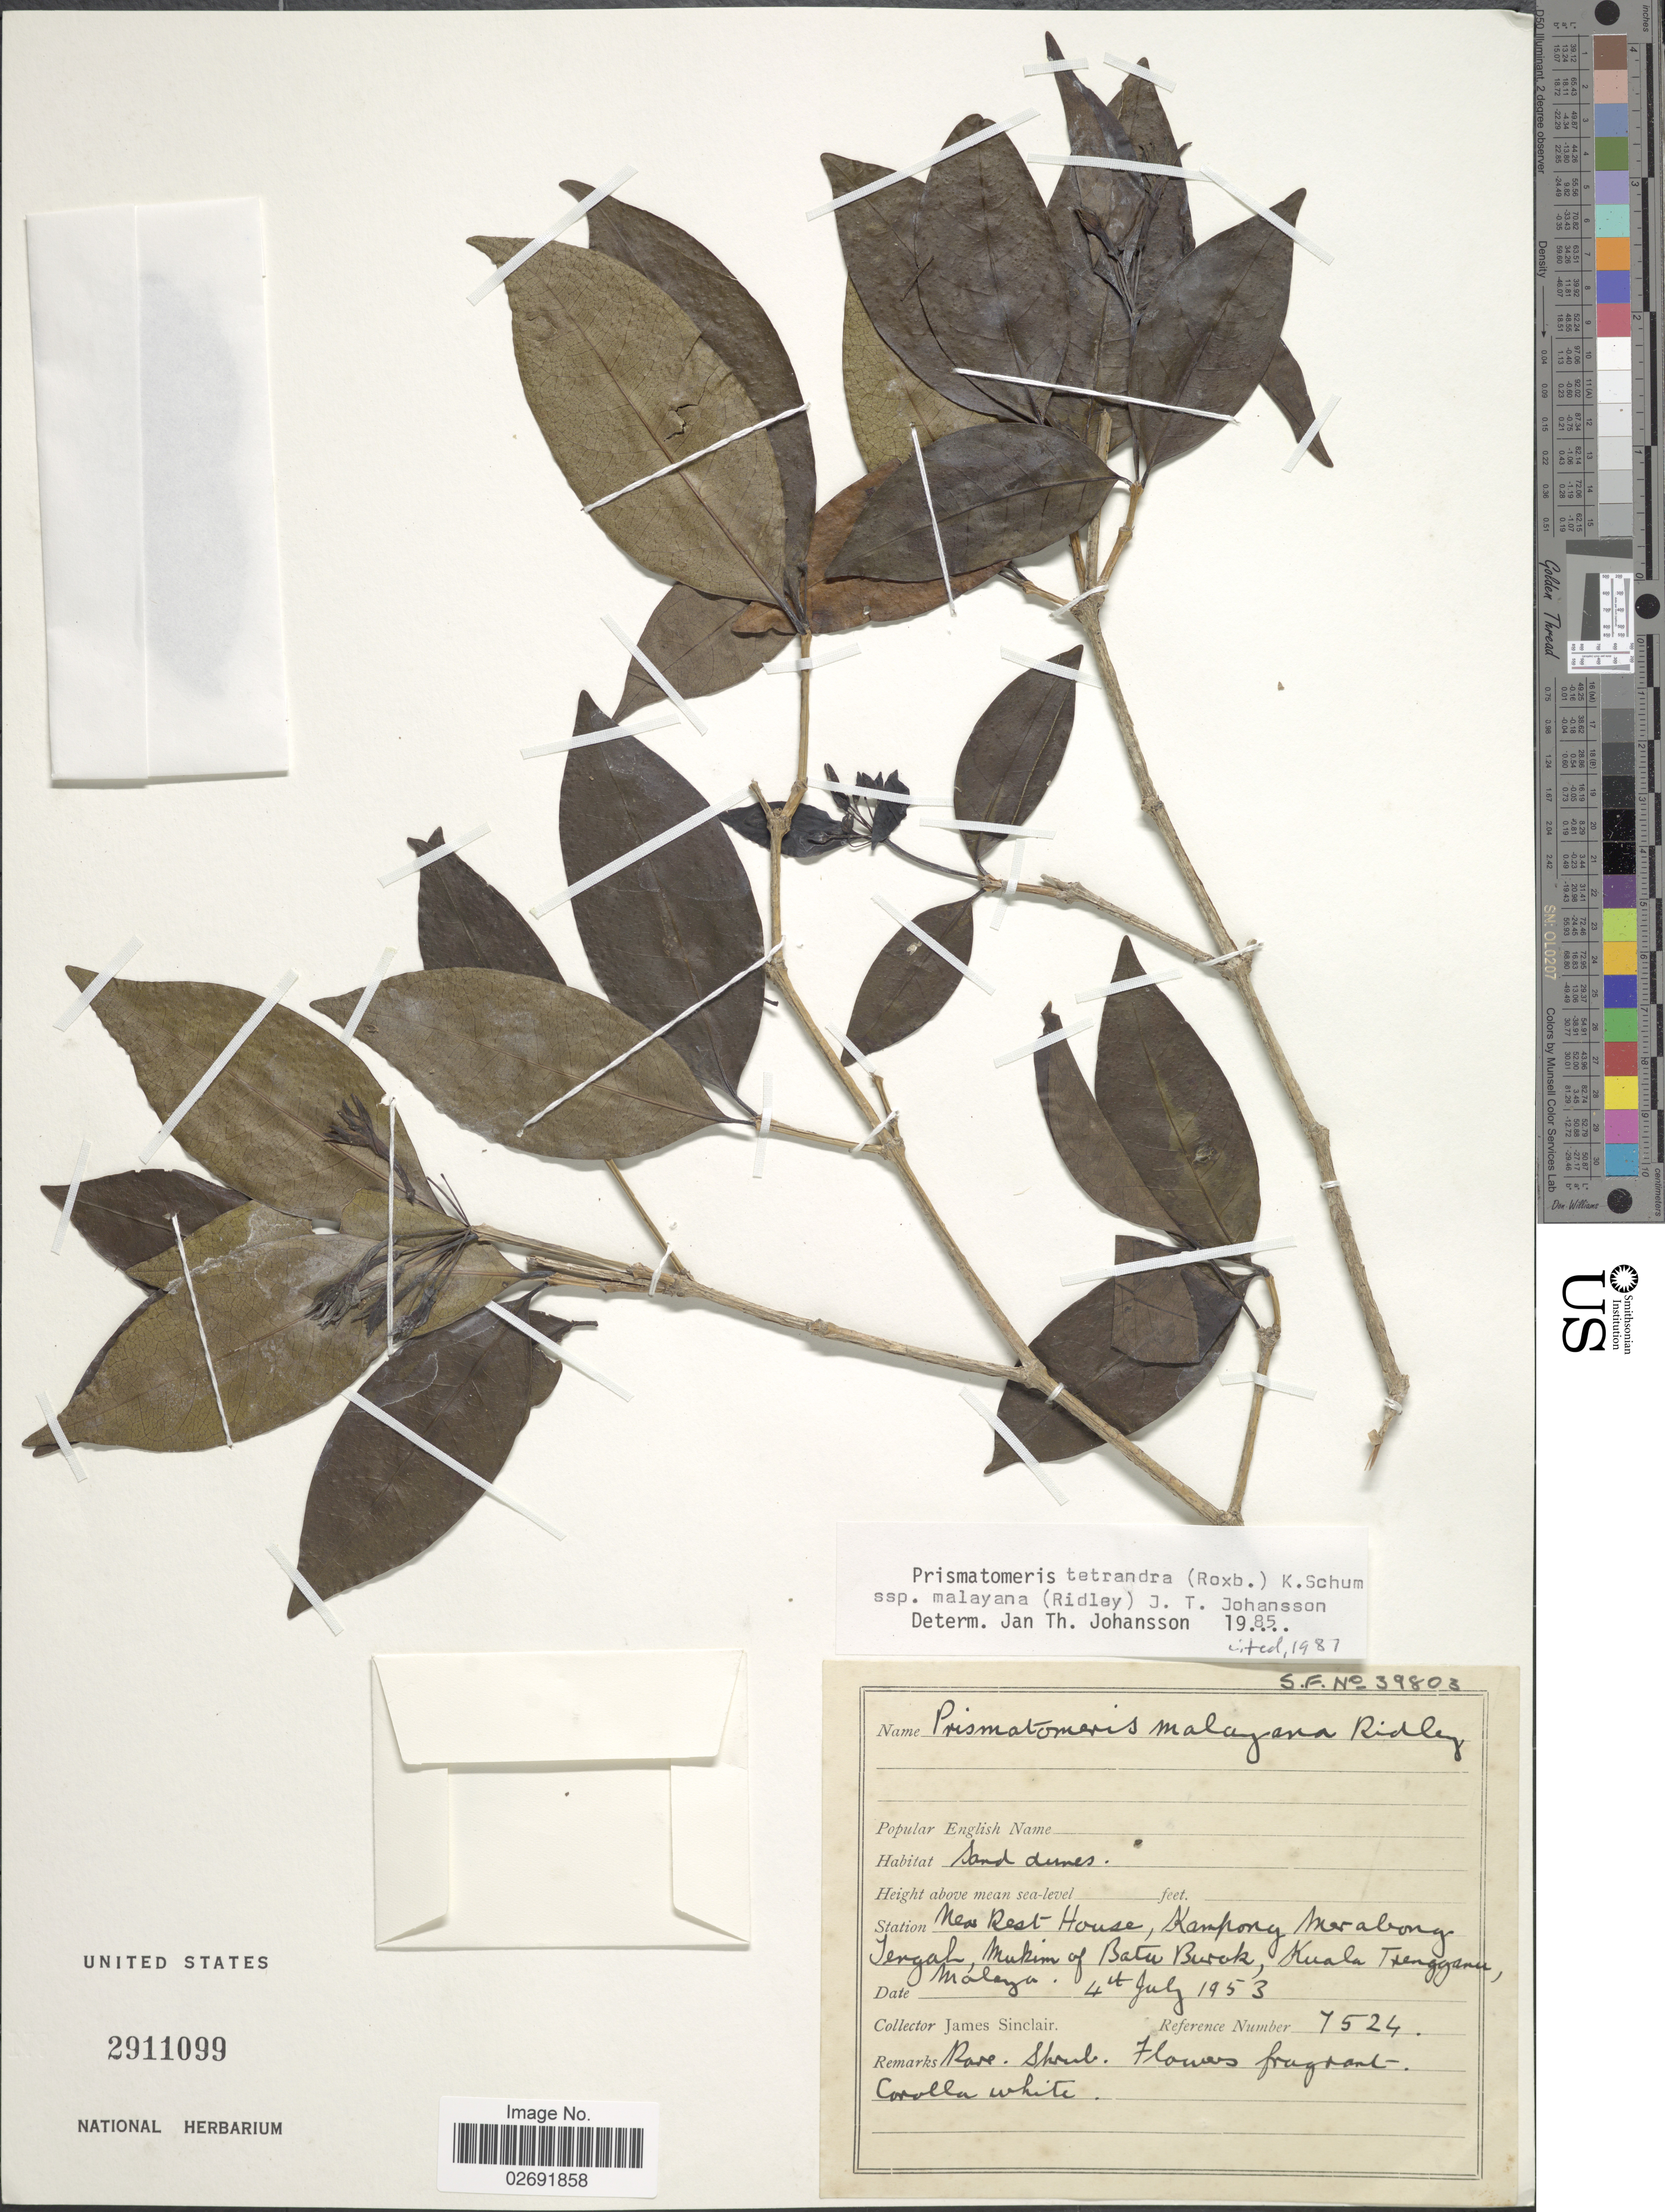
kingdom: Plantae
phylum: Tracheophyta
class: Magnoliopsida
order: Gentianales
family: Rubiaceae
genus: Prismatomeris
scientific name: Prismatomeris tetrandra subsp. malayana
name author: (Ridl.) J.T. Johanss.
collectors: J. Sinclair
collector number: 7524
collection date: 1953-07-04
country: Malaysia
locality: Near Rest House, Kampong Merabong Tergah, Mukin of Batu Burok, Kuala Trengganu, Malaya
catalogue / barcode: US 2911099